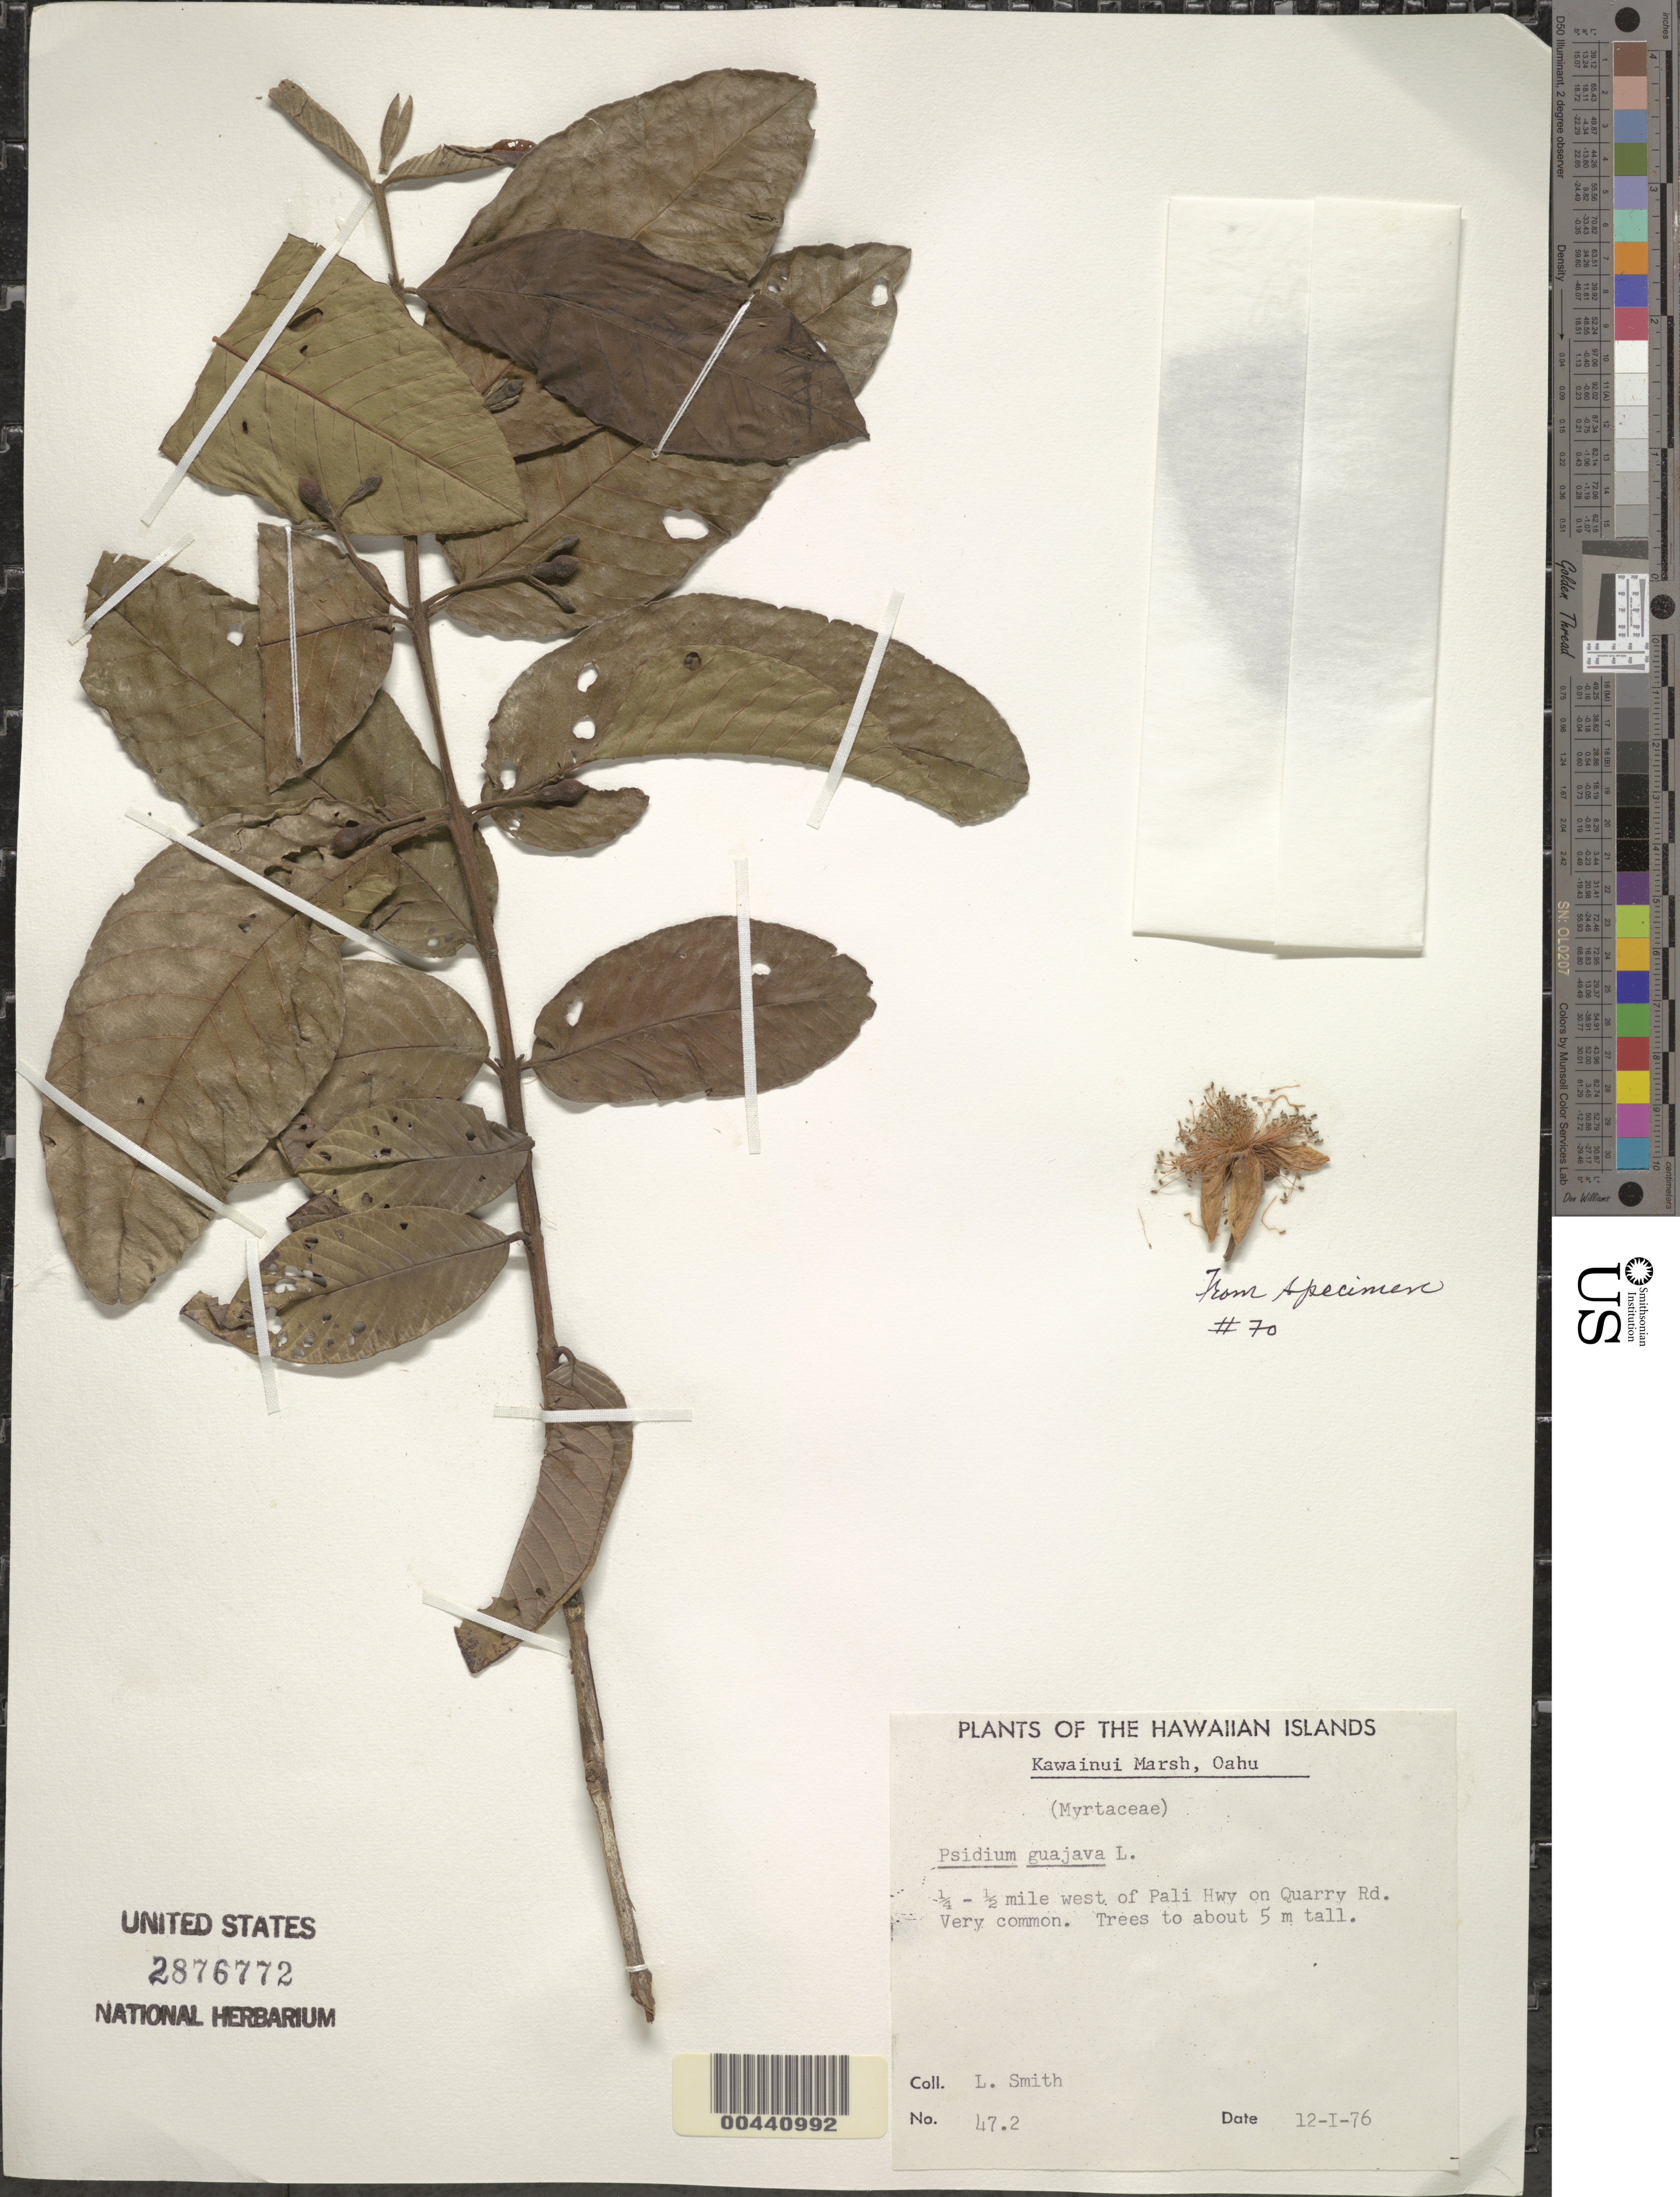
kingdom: Plantae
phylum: Tracheophyta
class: Magnoliopsida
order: Myrtales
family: Myrtaceae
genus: Psidium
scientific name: Psidium guajava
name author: L.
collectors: L. Smith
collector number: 47.2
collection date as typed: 12 Jan 1976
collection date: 1976-01-12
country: United States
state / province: Hawaii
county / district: Honolulu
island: Oahu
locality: Kawainui Marsh, 0.25 to 0.5 mi W of Pali Hwy on Quarry Rd.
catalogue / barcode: US 2876772